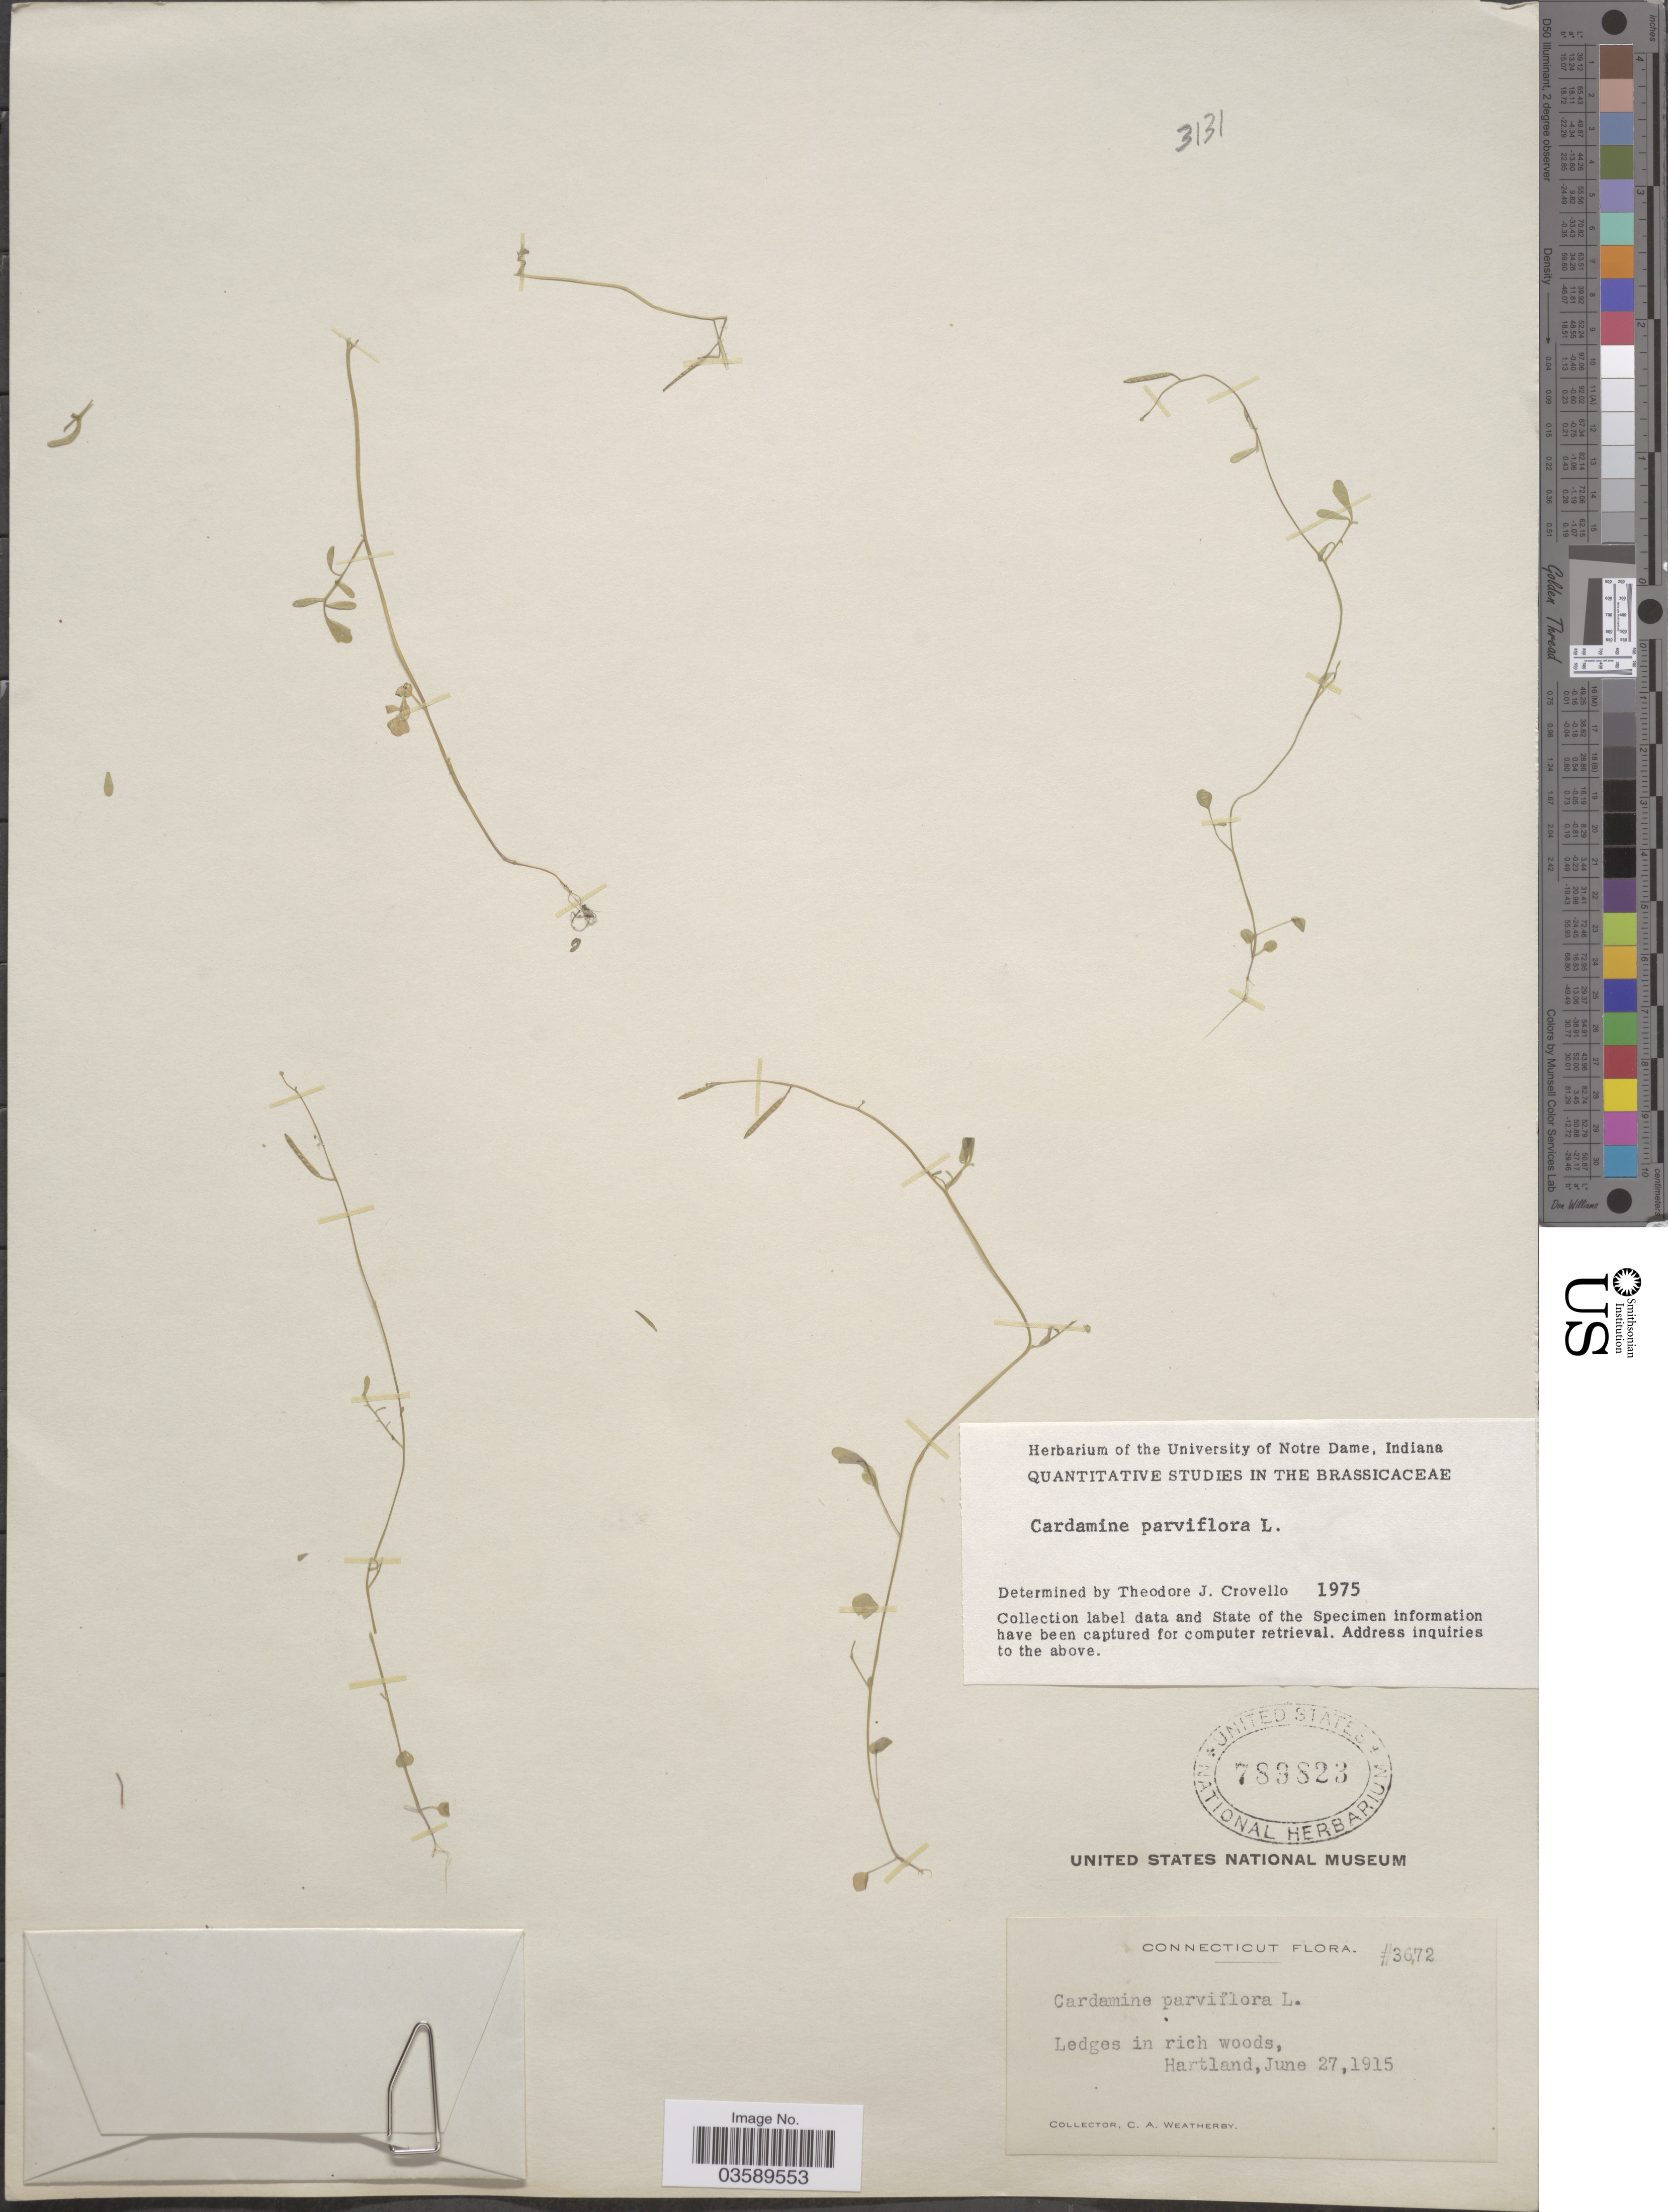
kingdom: Plantae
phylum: Tracheophyta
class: Magnoliopsida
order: Brassicales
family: Brassicaceae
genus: Cardamine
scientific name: Cardamine parviflora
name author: L.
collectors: C. A. Weatherby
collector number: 3672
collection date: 1915-06-27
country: United States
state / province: Connecticut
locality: Ledges in rich woods, Hartland.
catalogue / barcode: US 789823